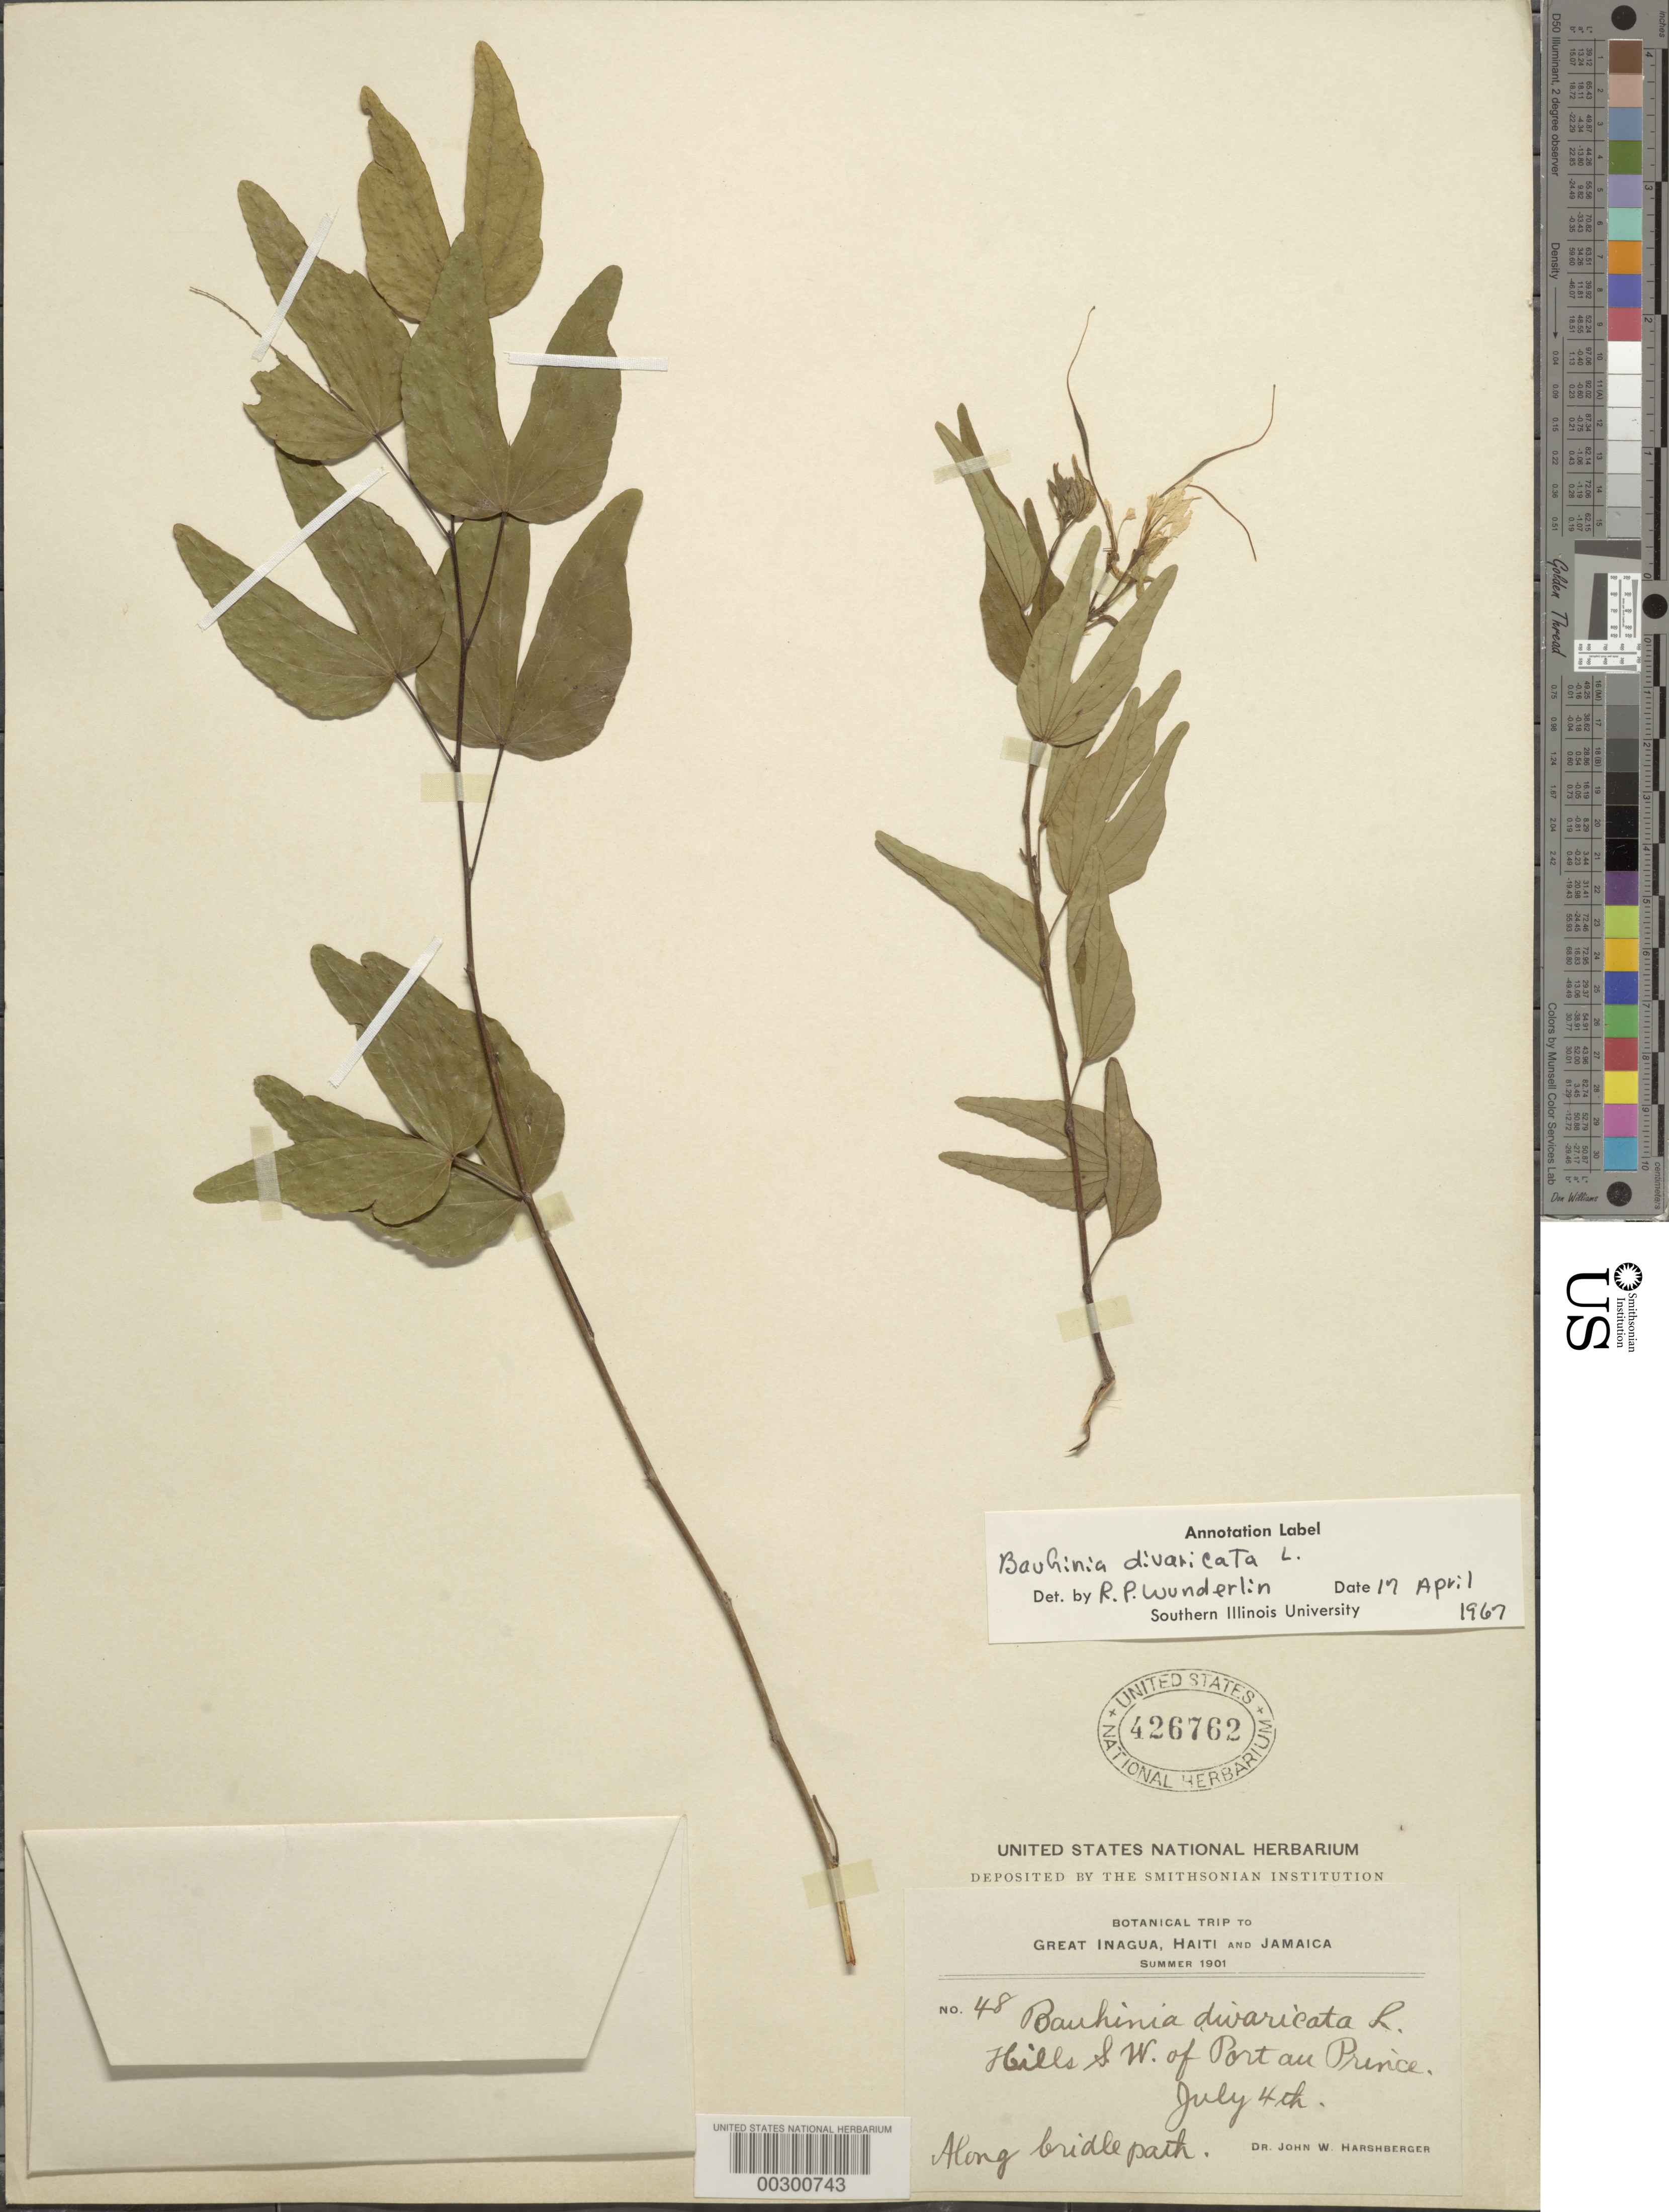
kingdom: Plantae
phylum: Tracheophyta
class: Magnoliopsida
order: Fabales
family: Fabaceae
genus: Bauhinia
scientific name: Bauhinia divaricata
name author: L.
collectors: J. W. Harshberger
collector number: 48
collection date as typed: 04 Jul 1901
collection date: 1901-07-04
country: Haiti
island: Hispaniola Island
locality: Sw of port au prince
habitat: Hills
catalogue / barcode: US 426762